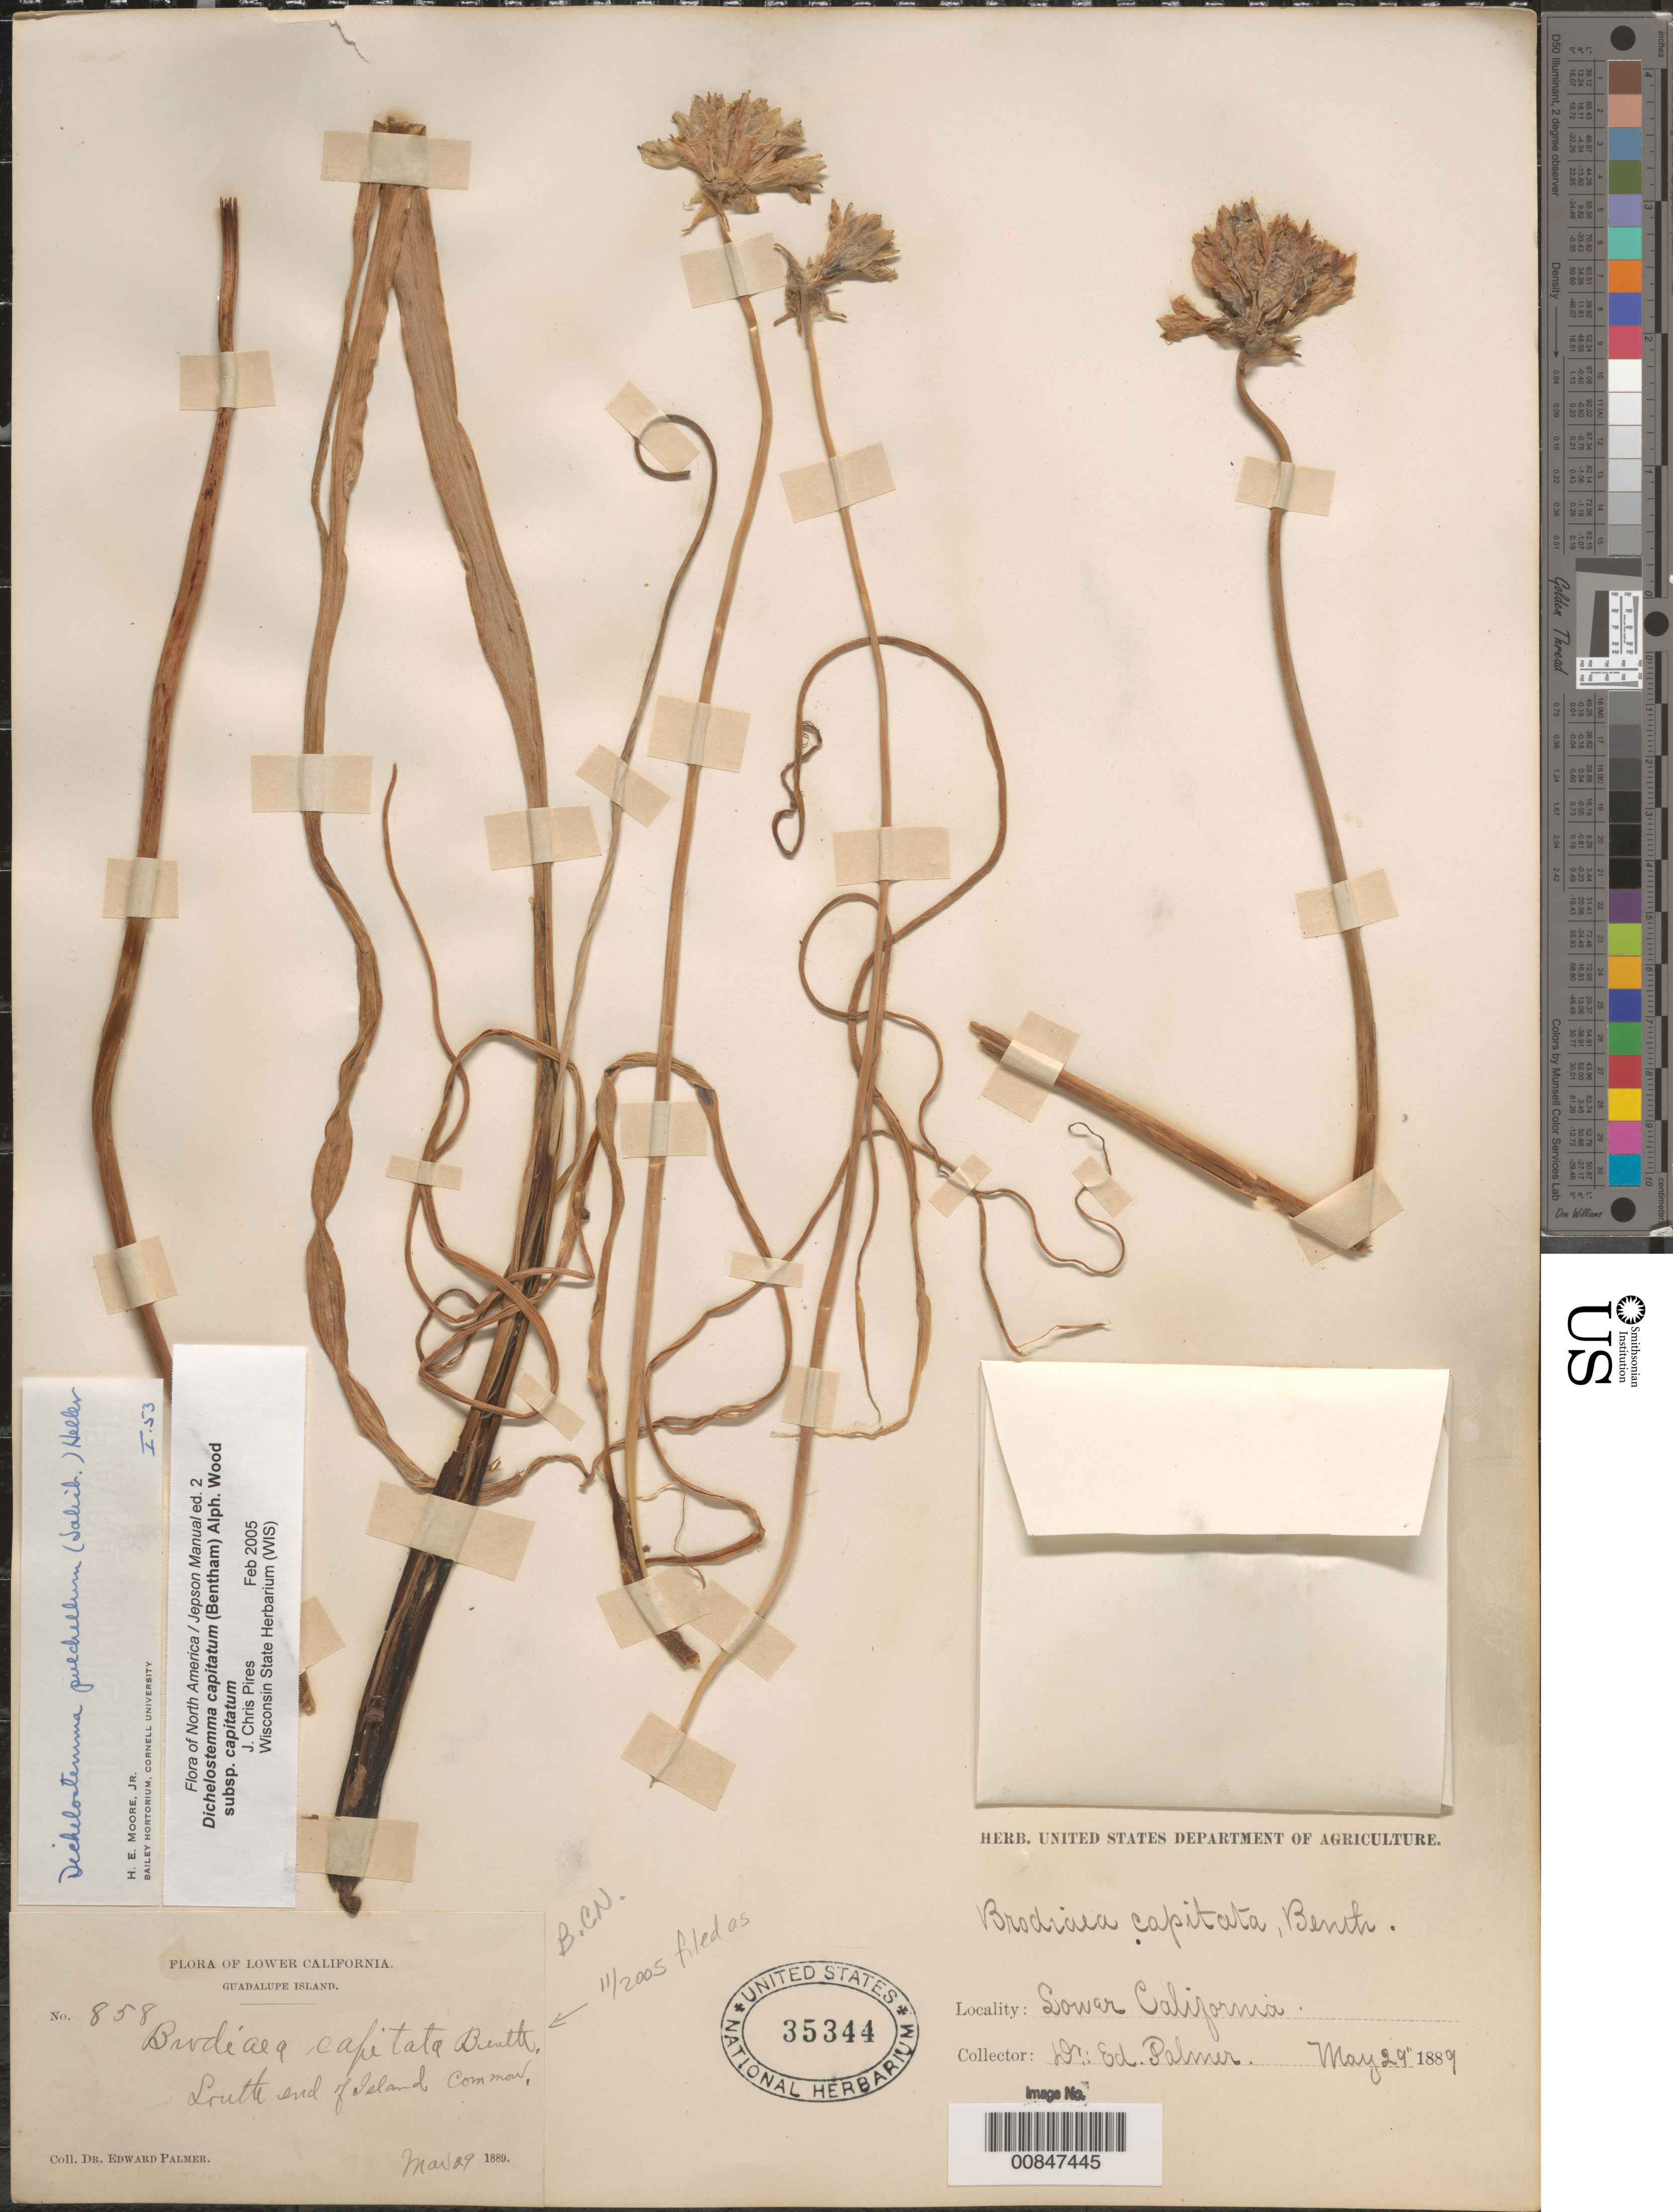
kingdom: Plantae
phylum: Tracheophyta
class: Liliopsida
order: Asparagales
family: Asparagaceae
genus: Brodiaea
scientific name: Brodiaea capitata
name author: Benth.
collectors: E. Palmer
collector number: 858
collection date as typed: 29 Mar 1889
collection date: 1889-03-29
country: Mexico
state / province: Baja California Norte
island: Guadalupe I.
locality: South end of Guadalupe Island, Baja California.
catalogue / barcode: US 35344